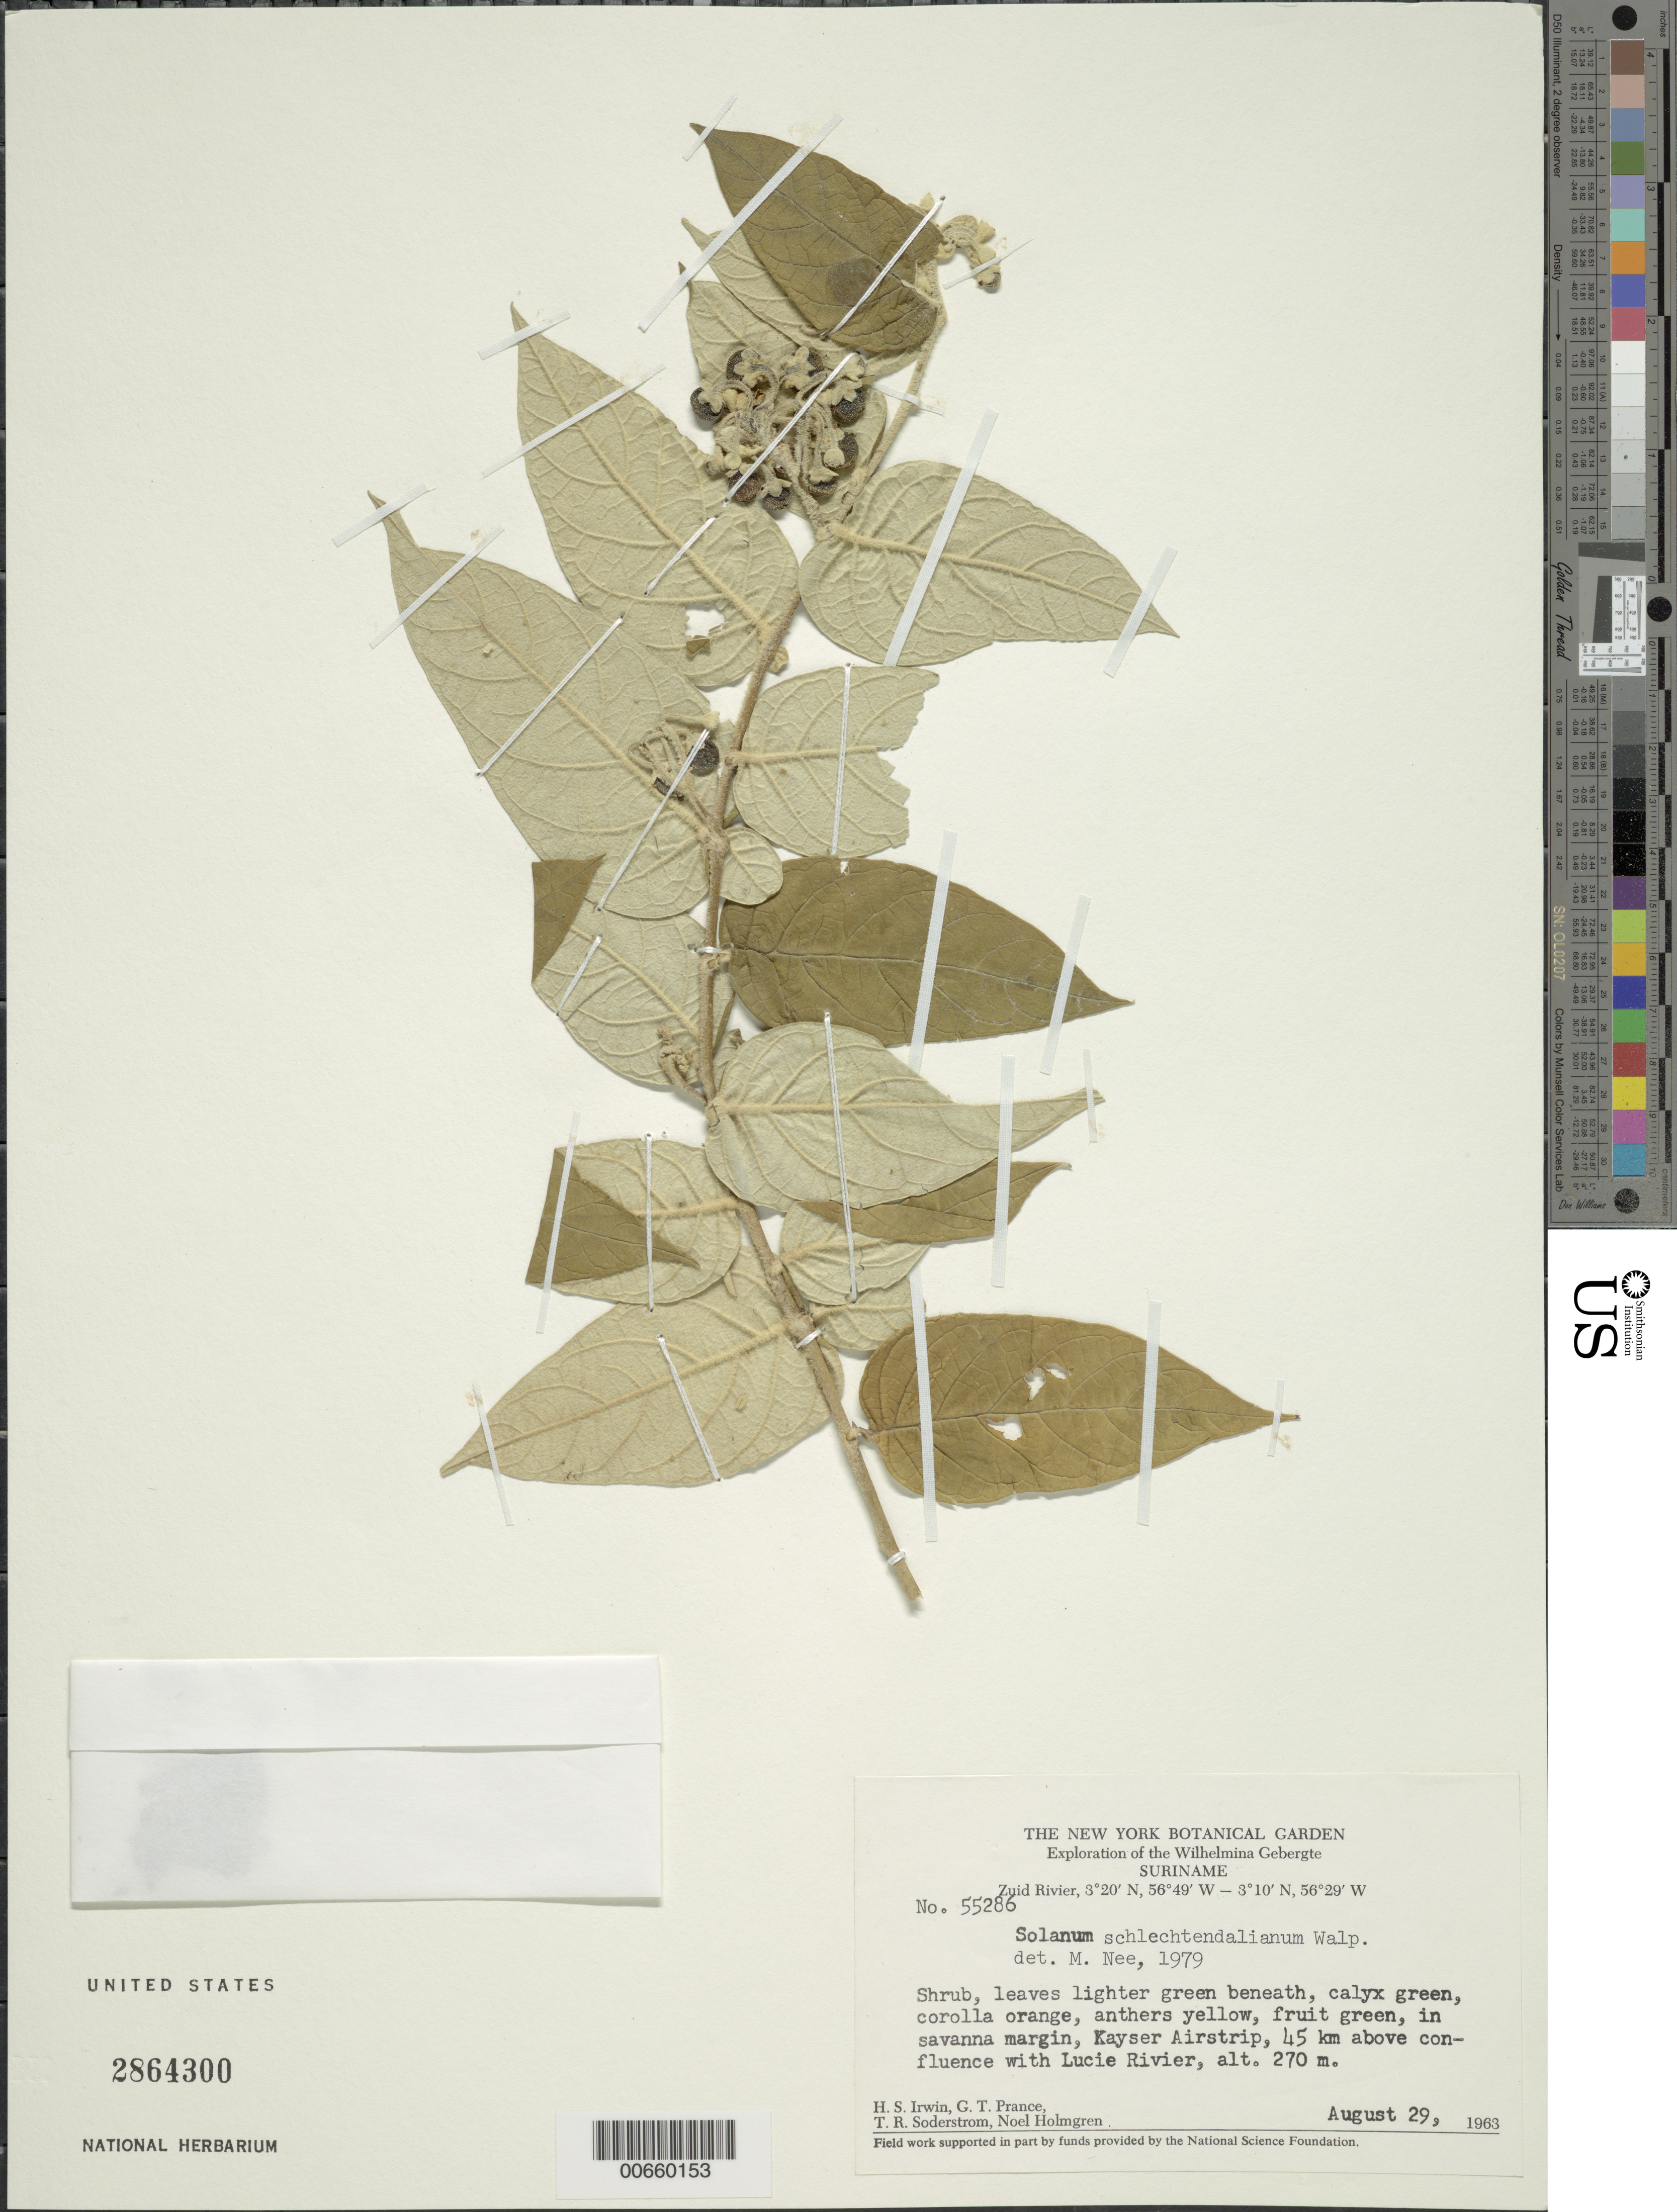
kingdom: Plantae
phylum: Tracheophyta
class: Magnoliopsida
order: Solanales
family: Solanaceae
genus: Solanum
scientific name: Solanum schlechtendalianum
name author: Walp.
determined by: Nee, Michael H.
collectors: H. Irwin, G. T. Prance, T. R. Soderstrom & N. H. Holmgren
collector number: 55286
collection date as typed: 8 Aug 1963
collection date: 1963-08-08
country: Suriname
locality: Kayser Airstrip, Zuid R., 45 km above confl. with Lucie R.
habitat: Savanna margin.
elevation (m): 270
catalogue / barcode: US 2864300